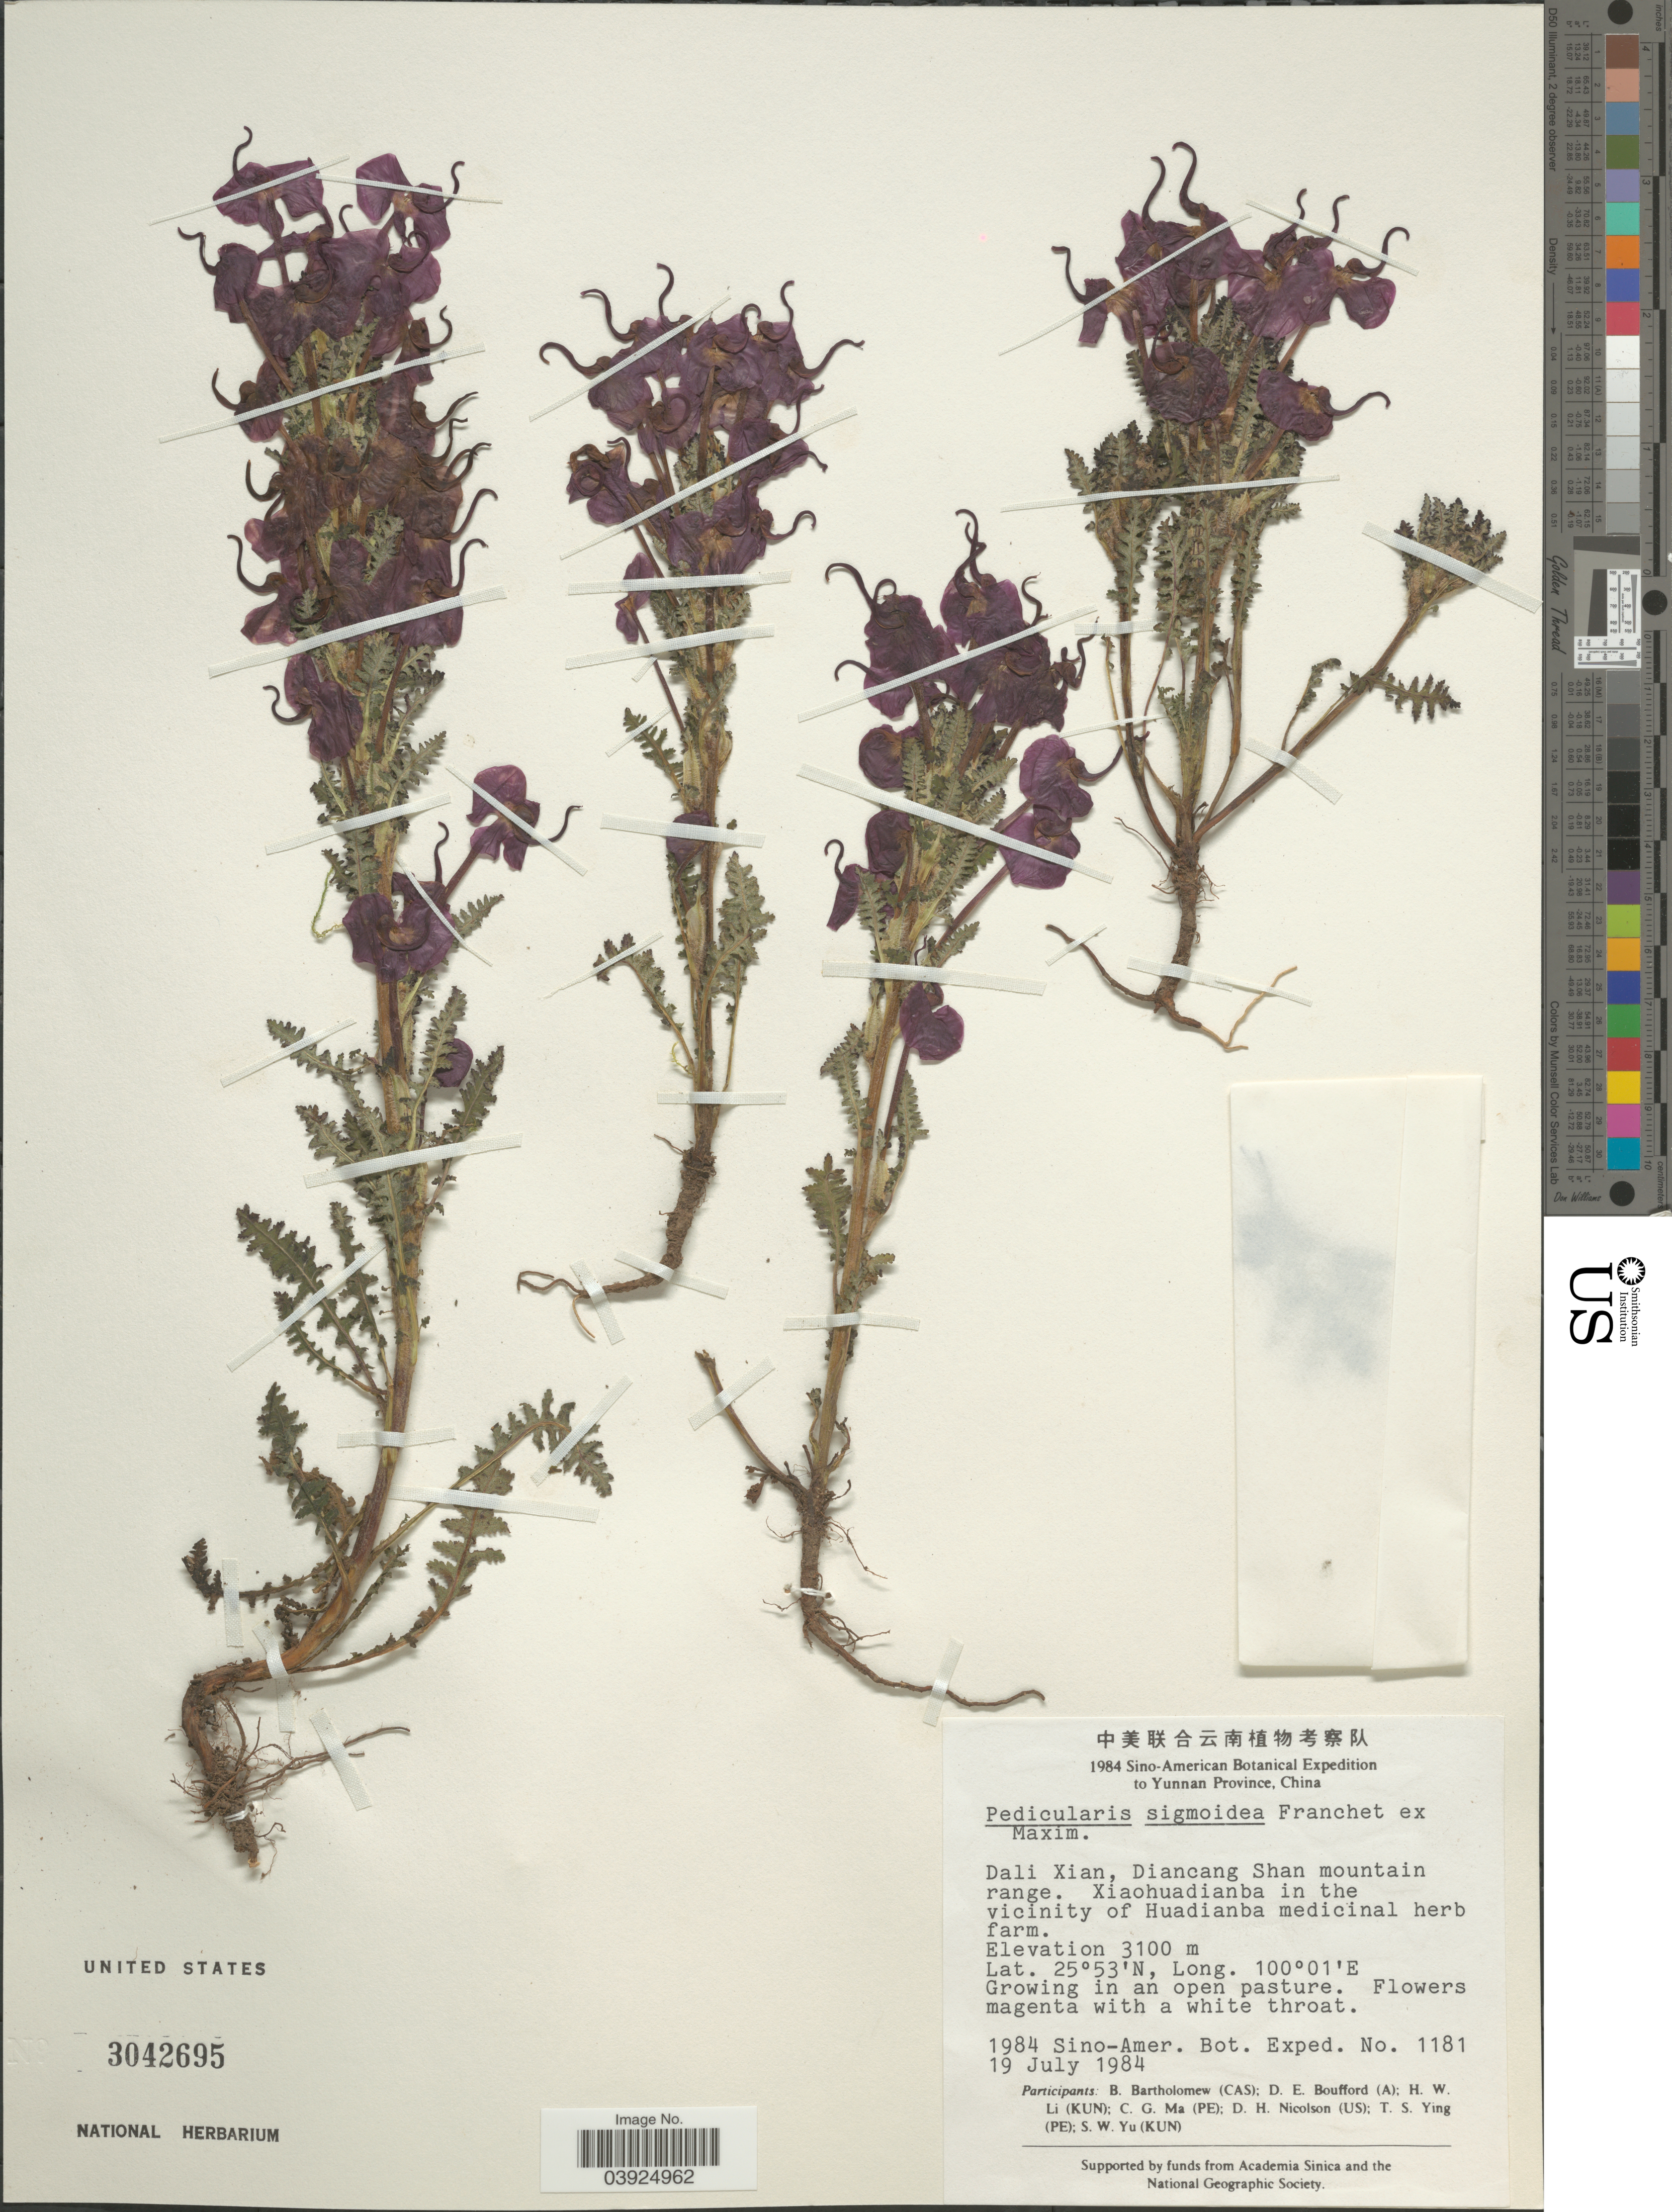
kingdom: Plantae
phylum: Tracheophyta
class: Magnoliopsida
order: Lamiales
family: Orobanchaceae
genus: Pedicularis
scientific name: Pedicularis sigmoidea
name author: Franch. ex Maxim.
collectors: Sino-Amer. Bot. Exped. 1984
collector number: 1181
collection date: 1984-07-19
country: China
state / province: Yunnan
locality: Dali Xian, Diancang Shan mountain range. Xiaohuadianba in the vicinity of Huadianba medicinal herb farm.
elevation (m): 3100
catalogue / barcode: US 3042695